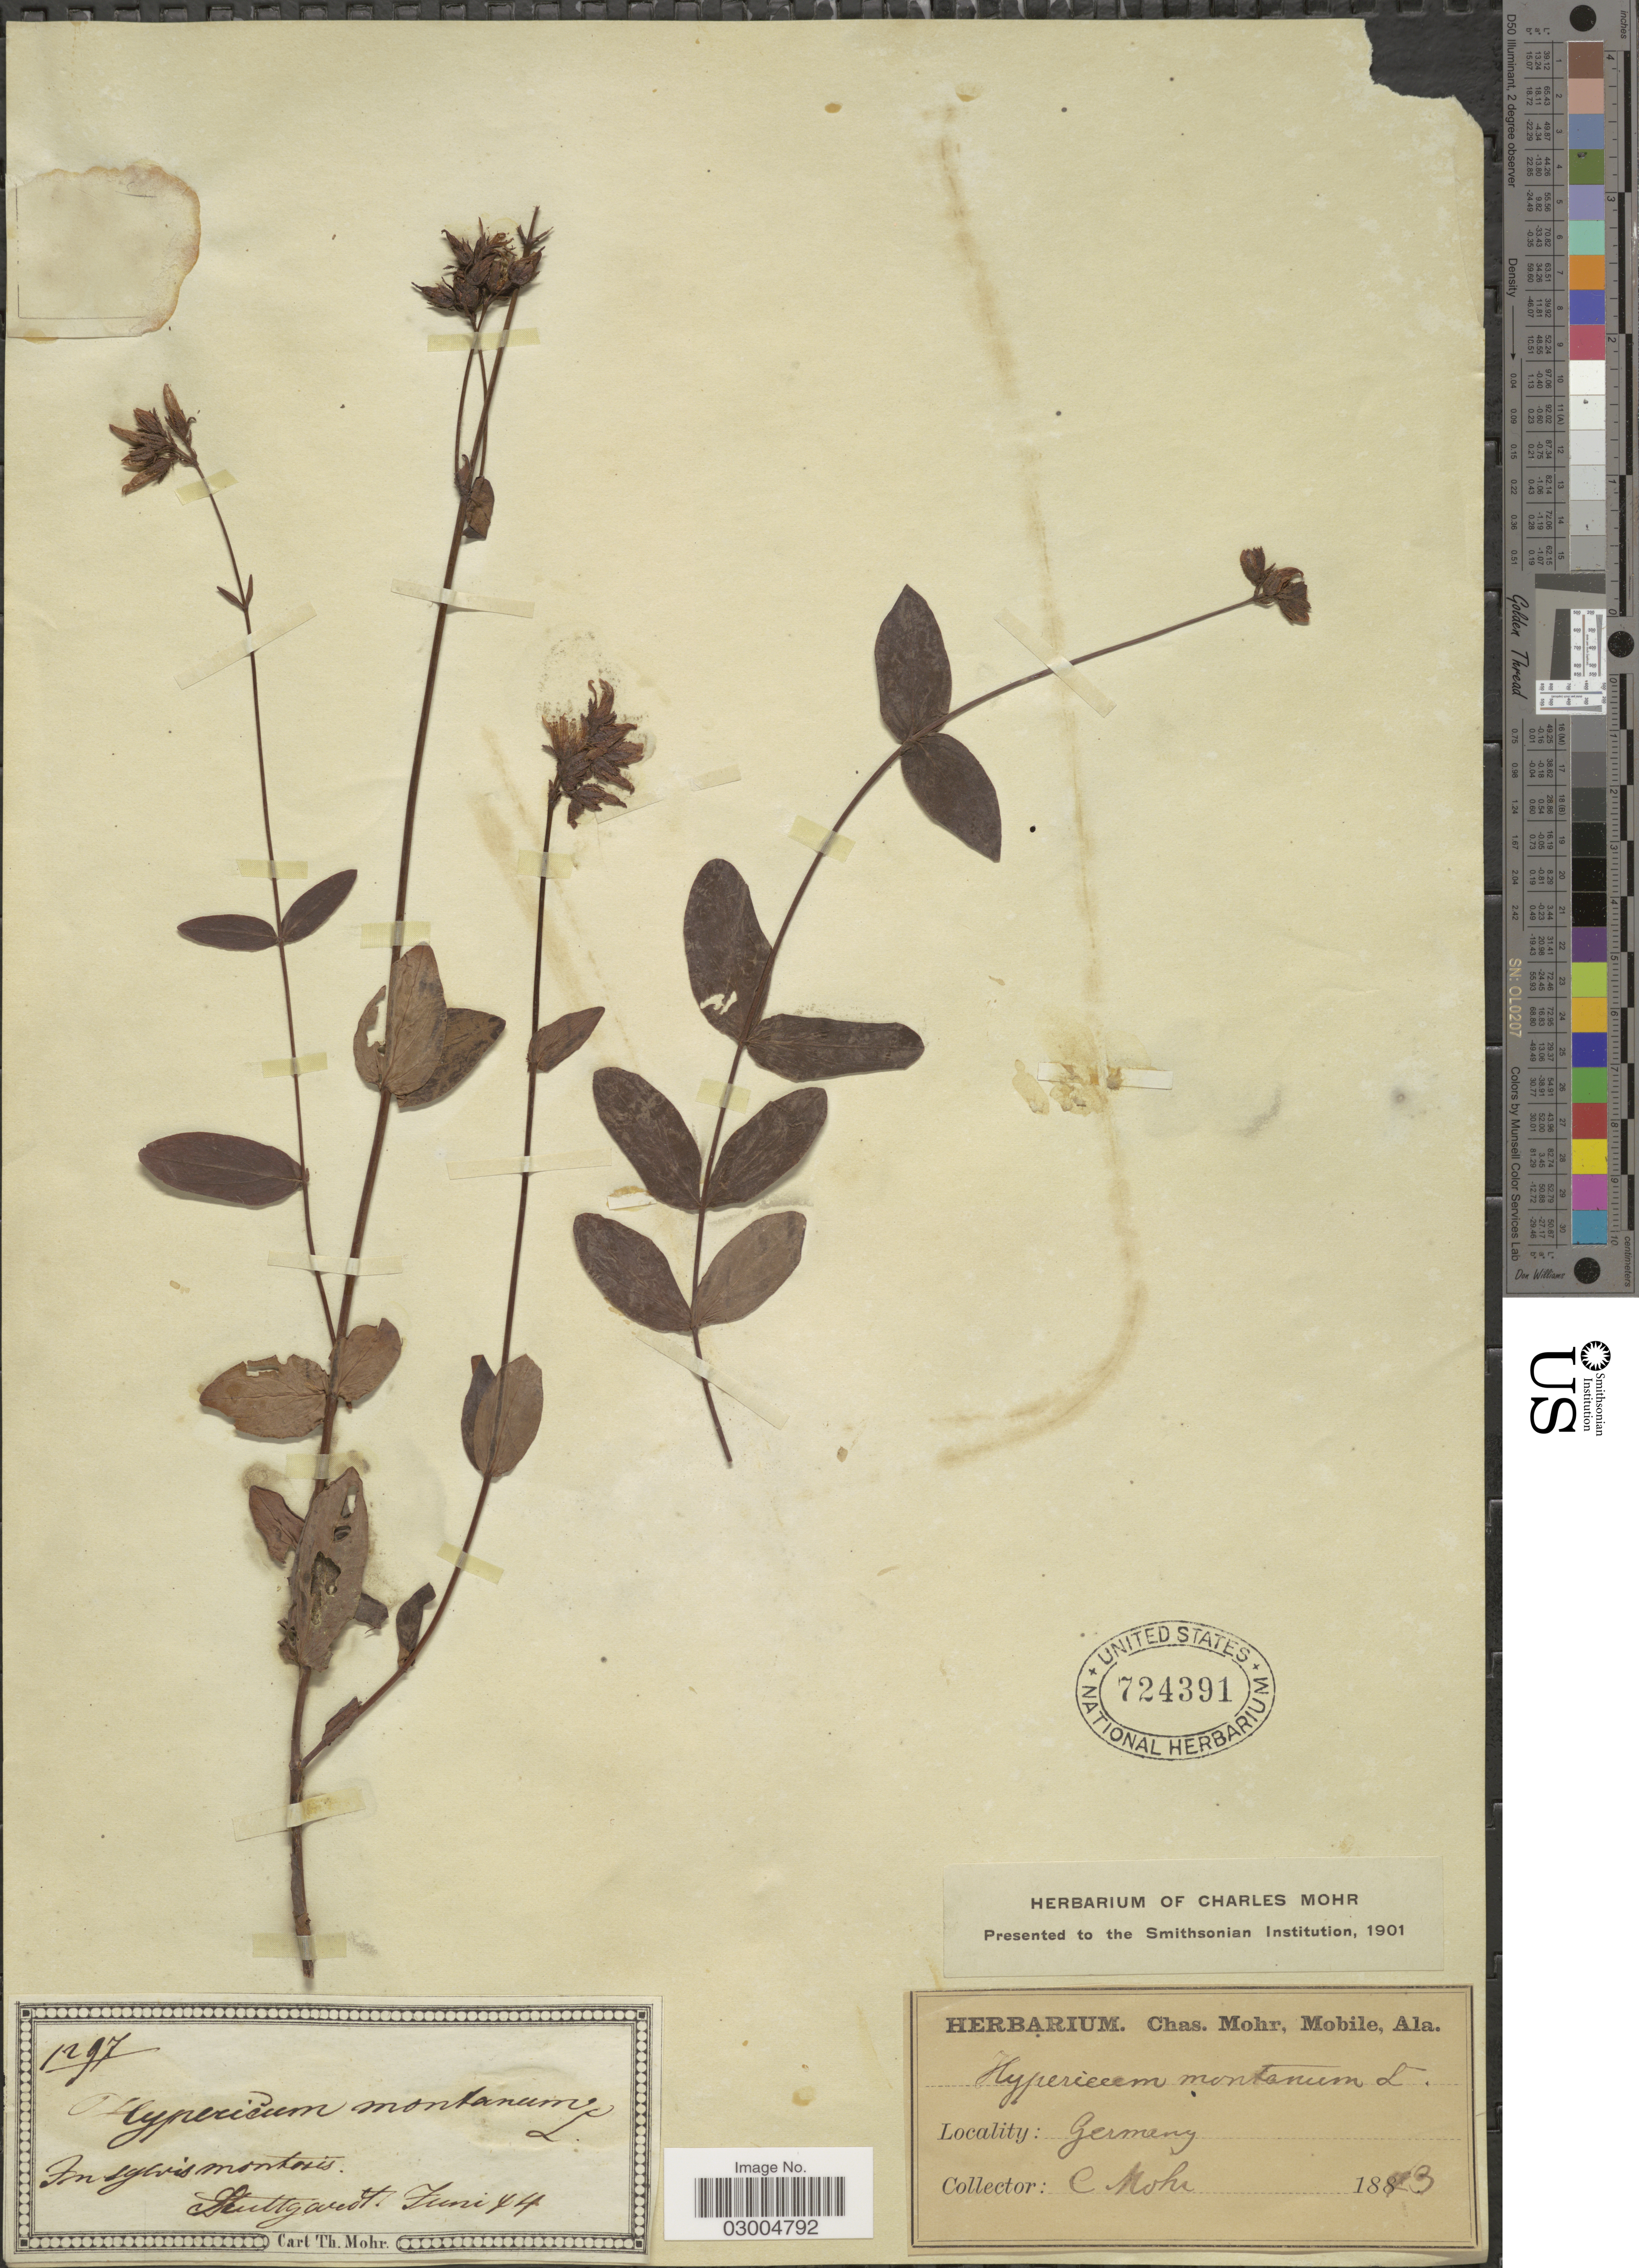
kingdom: Plantae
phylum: Tracheophyta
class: Magnoliopsida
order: Malpighiales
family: Hypericaceae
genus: Hypericum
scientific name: Hypericum montanum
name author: L.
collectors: Stuttgardt & Mohr, C. T. (herbarium)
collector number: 1297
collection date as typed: Transcribed d/m/y: /6/44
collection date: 1873-06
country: Germany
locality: Stuttgardt.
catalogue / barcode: US 724391